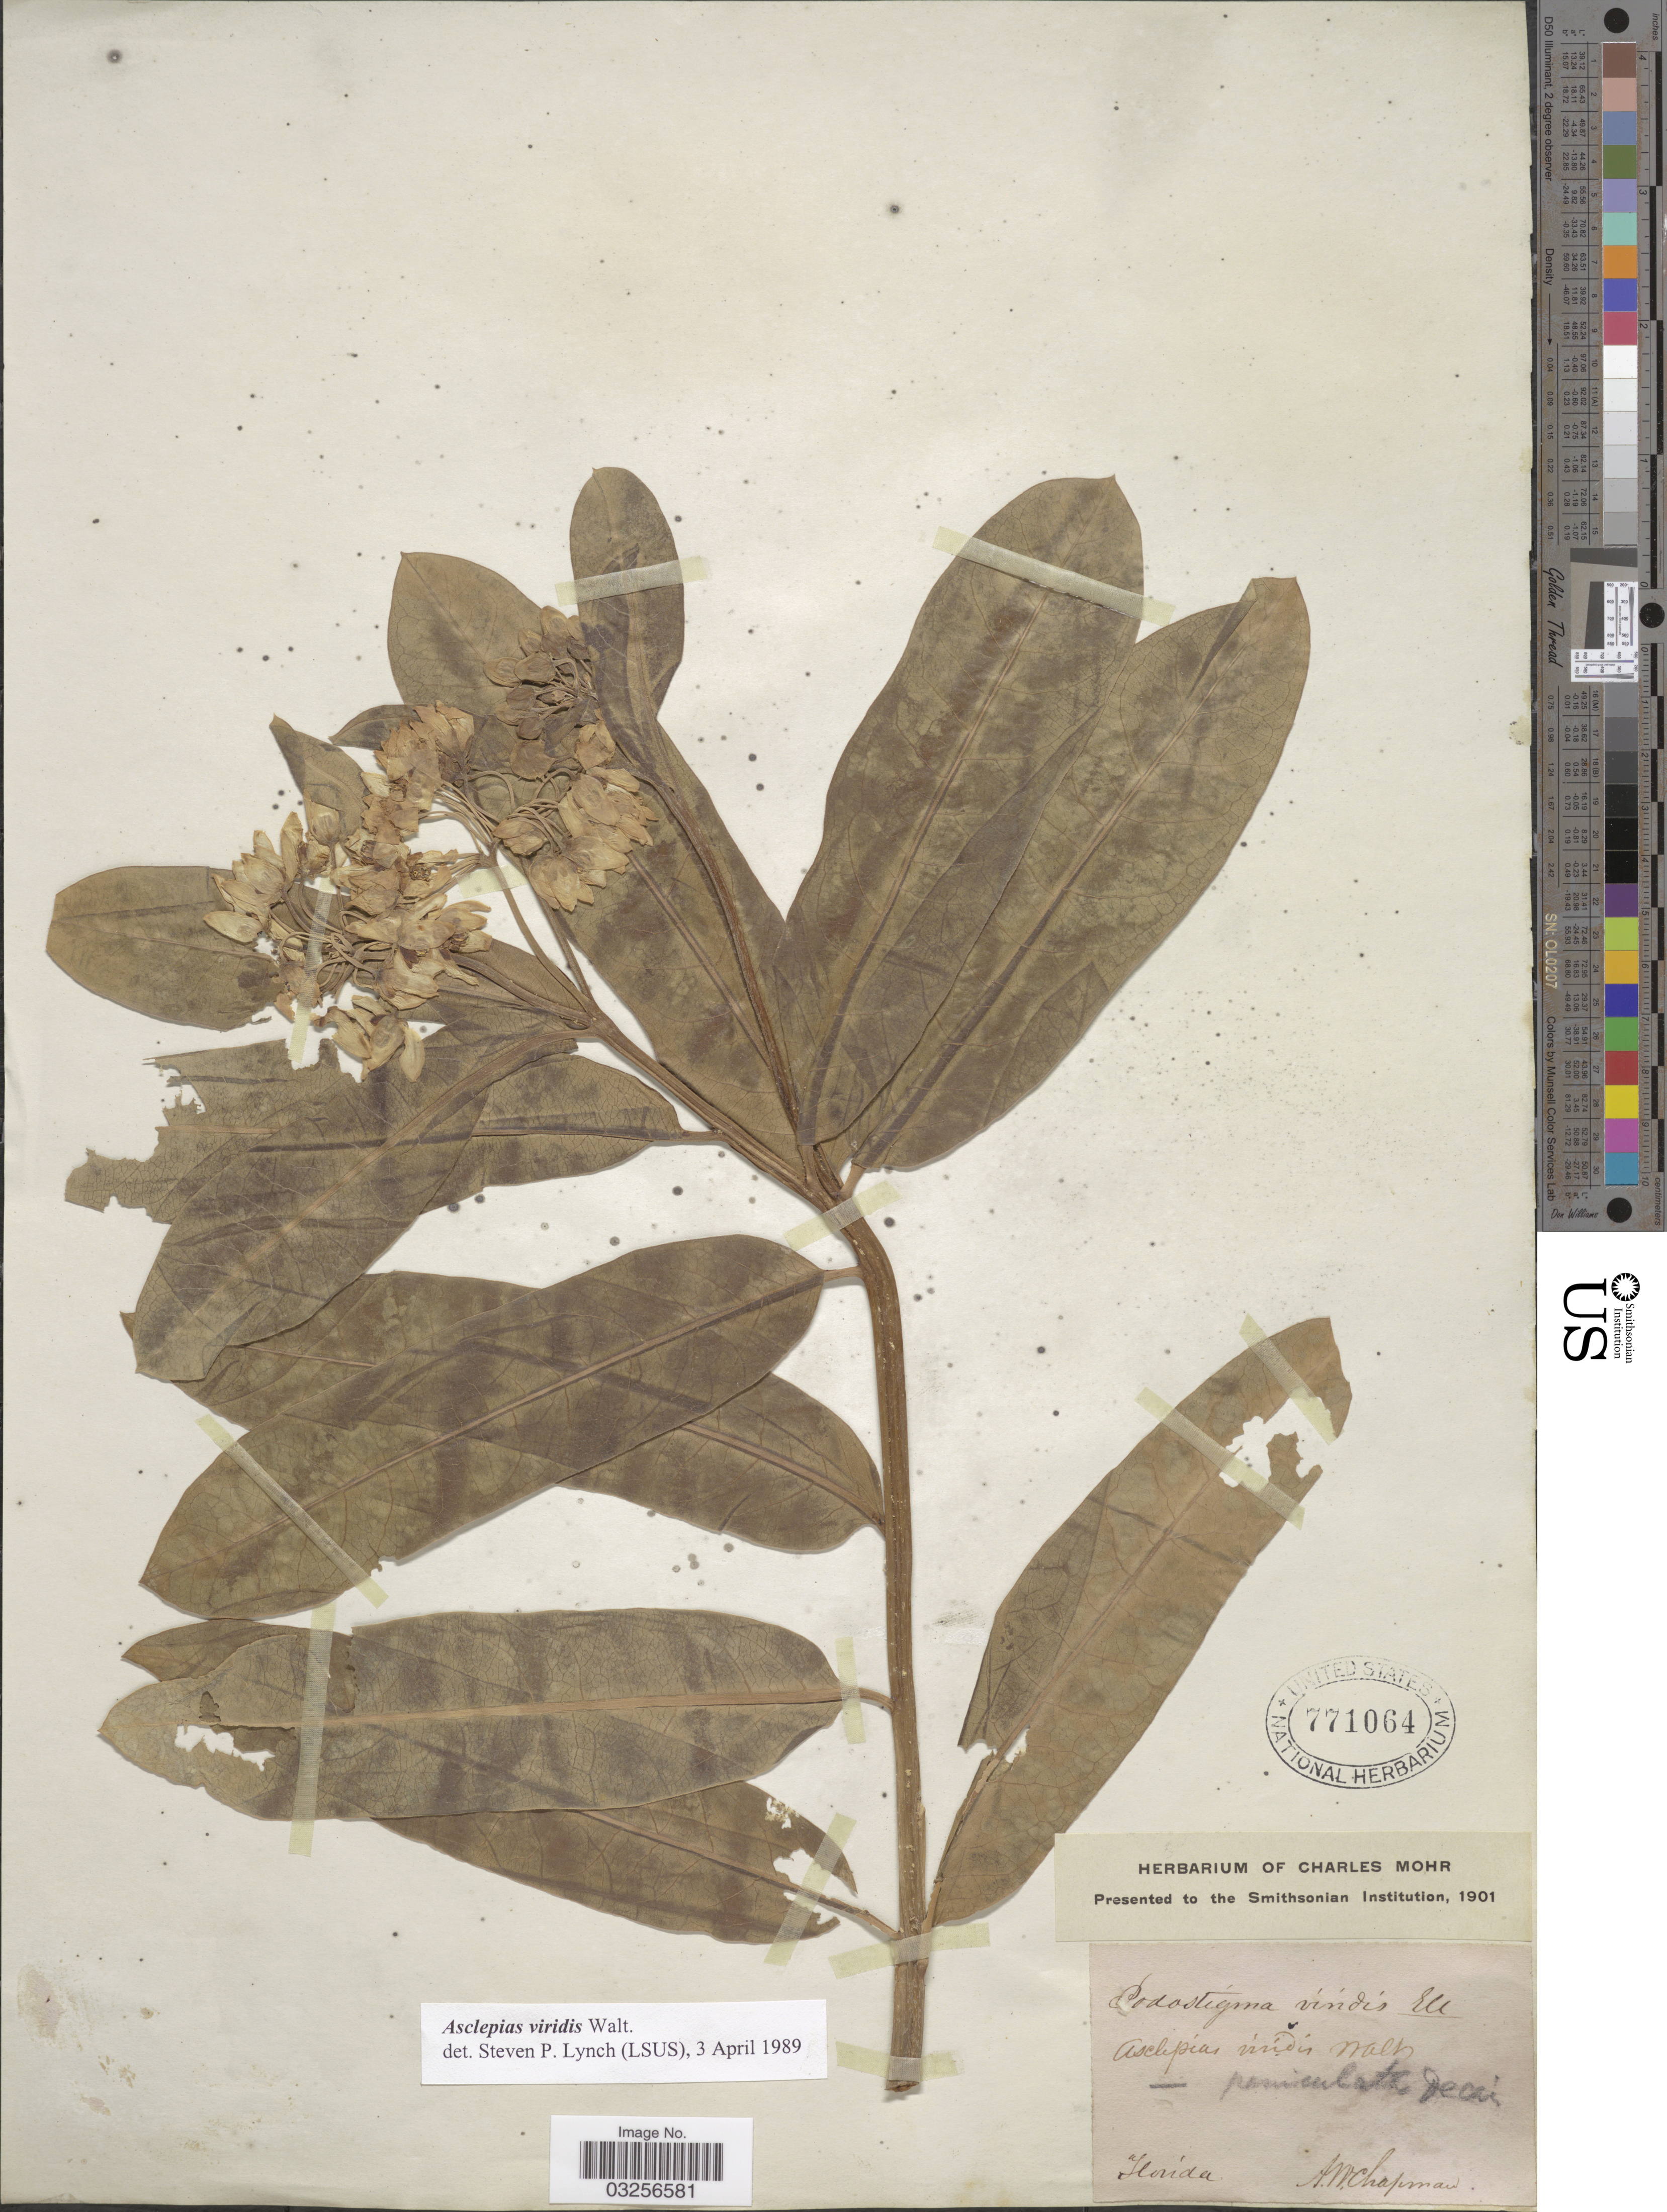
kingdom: Plantae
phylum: Tracheophyta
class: Magnoliopsida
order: Gentianales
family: Apocynaceae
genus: Asclepias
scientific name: Asclepias viridis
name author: Walter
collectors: A. W. Chapman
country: United States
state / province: Florida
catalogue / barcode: US 771064